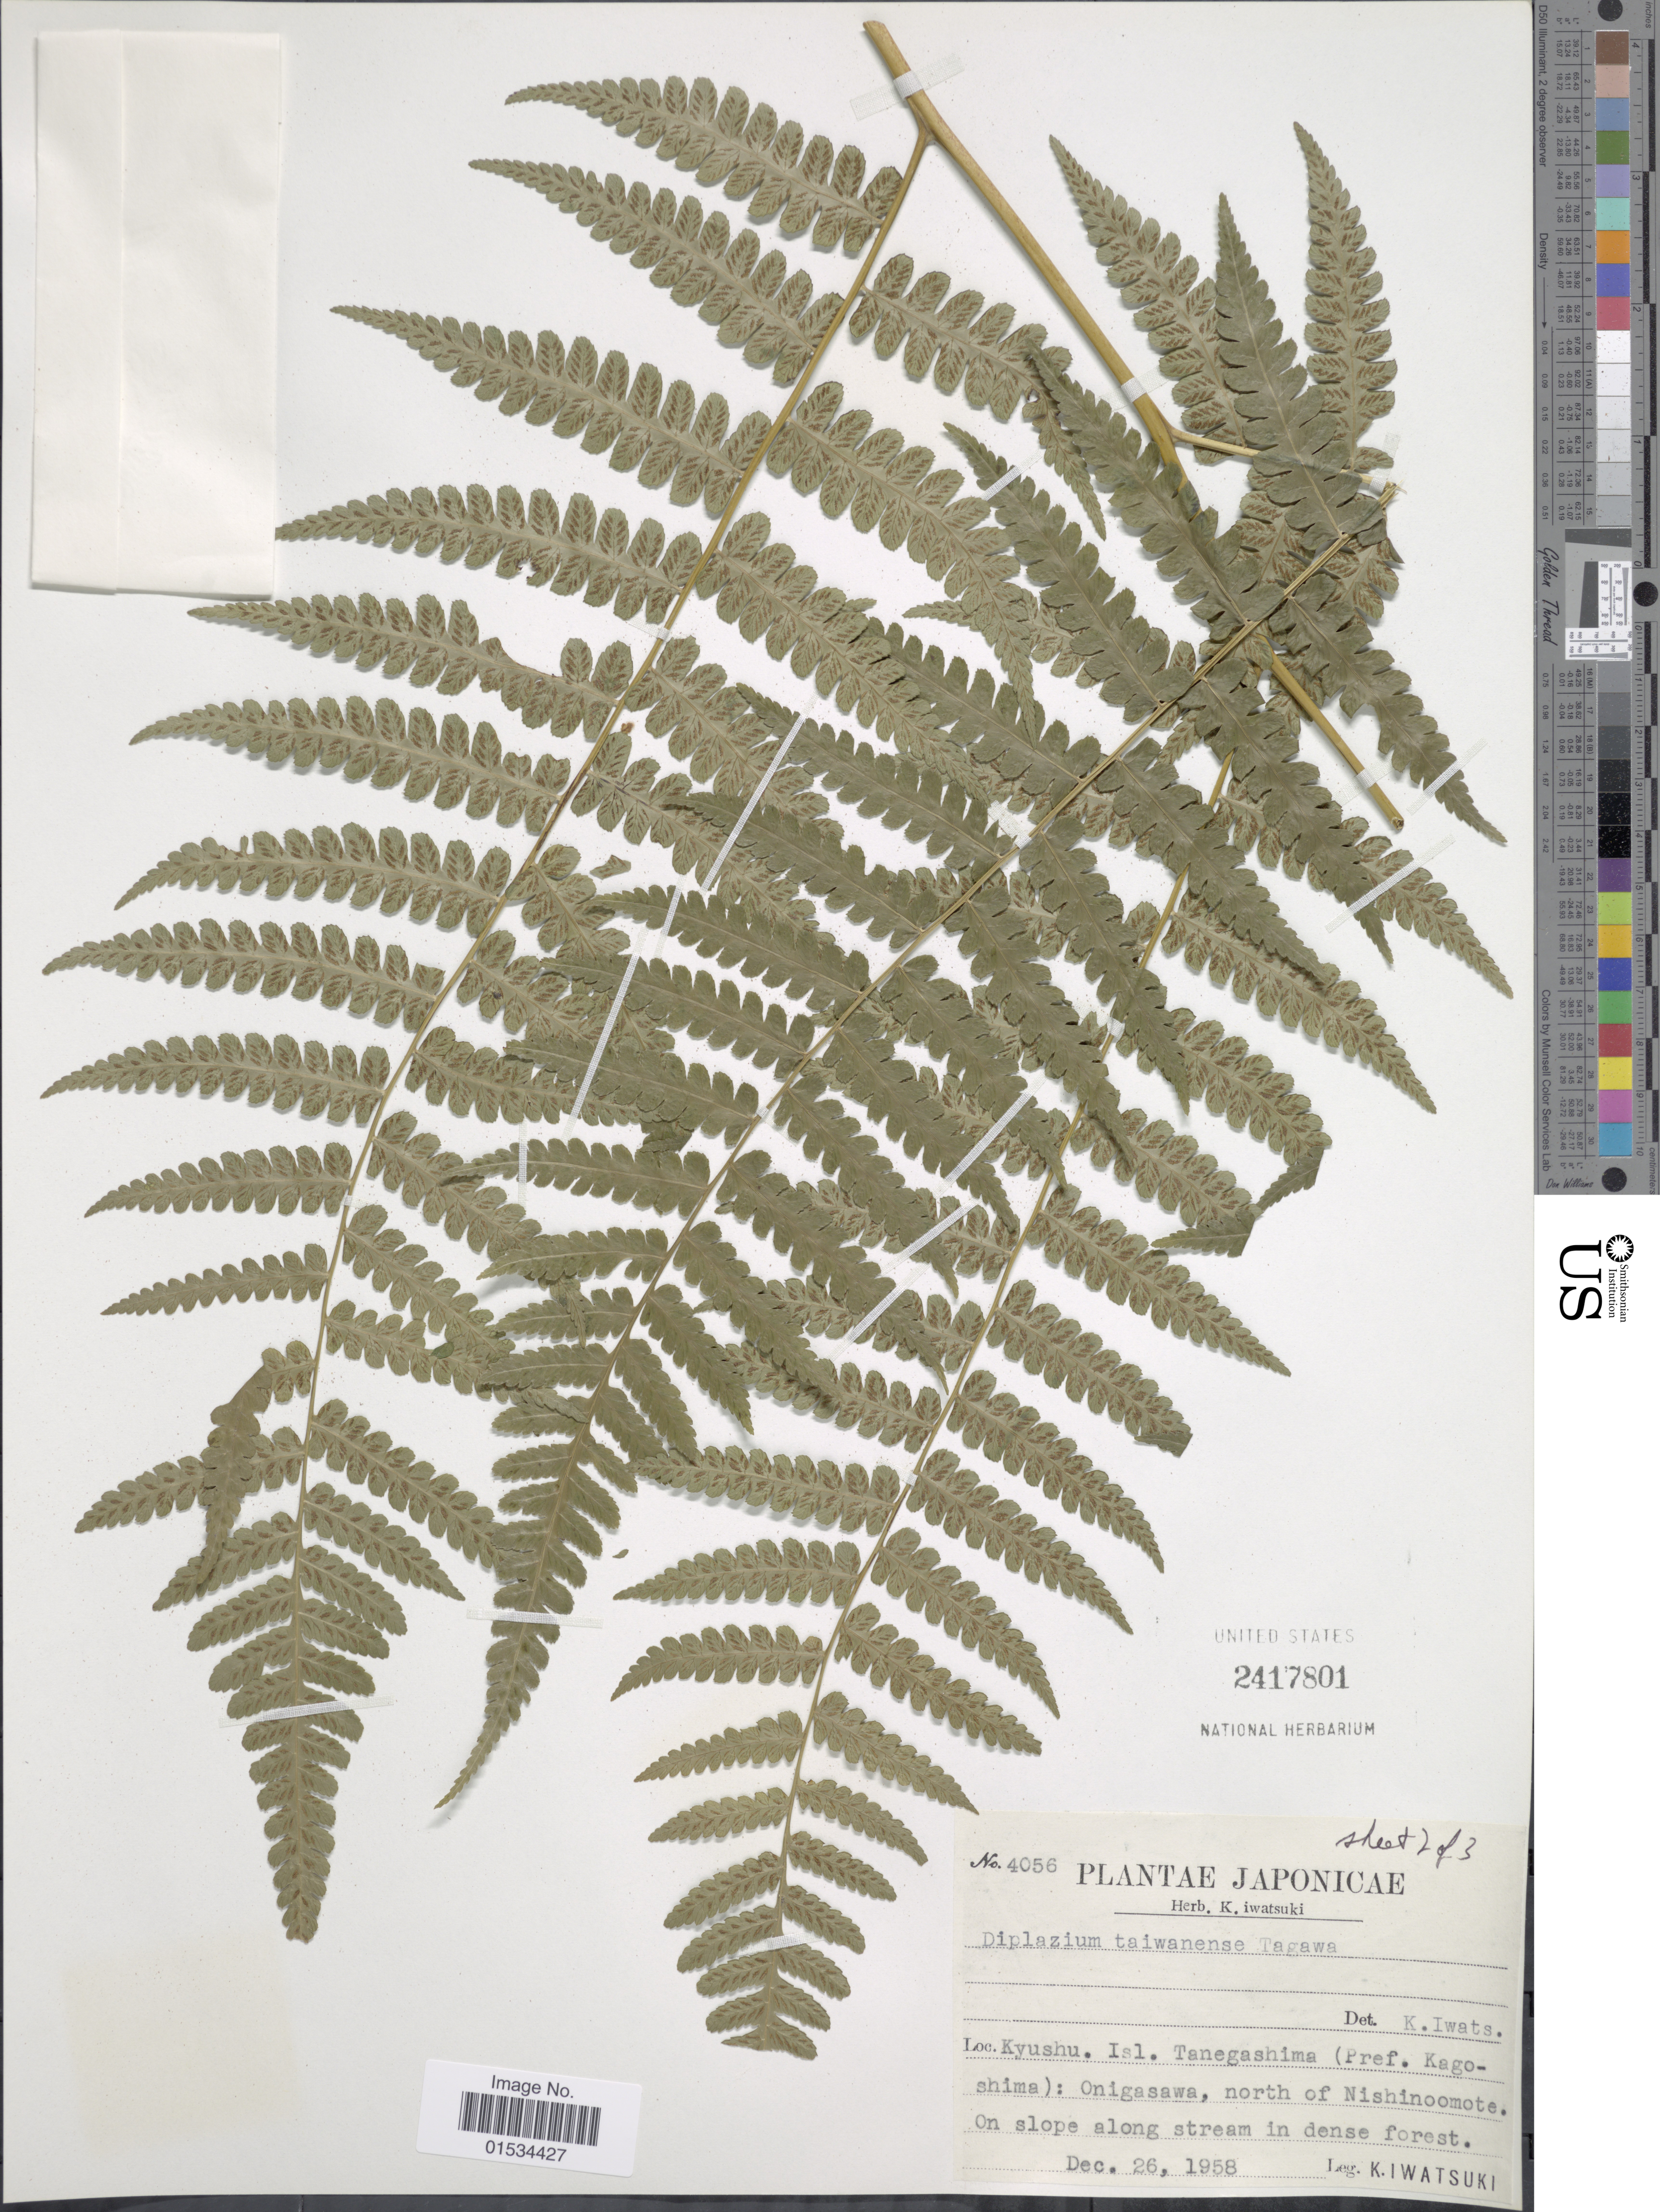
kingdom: Plantae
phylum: Tracheophyta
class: Polypodiopsida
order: Polypodiales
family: Athyriaceae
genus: Diplazium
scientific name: Diplazium taiwanense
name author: Tagawa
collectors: K. Iwatsuki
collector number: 4056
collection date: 1958-12-26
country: Japan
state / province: Kagosima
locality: Kyushu. Isl. Tanegashima, Onigasawa, north of Nishinoomote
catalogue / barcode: US 2417801